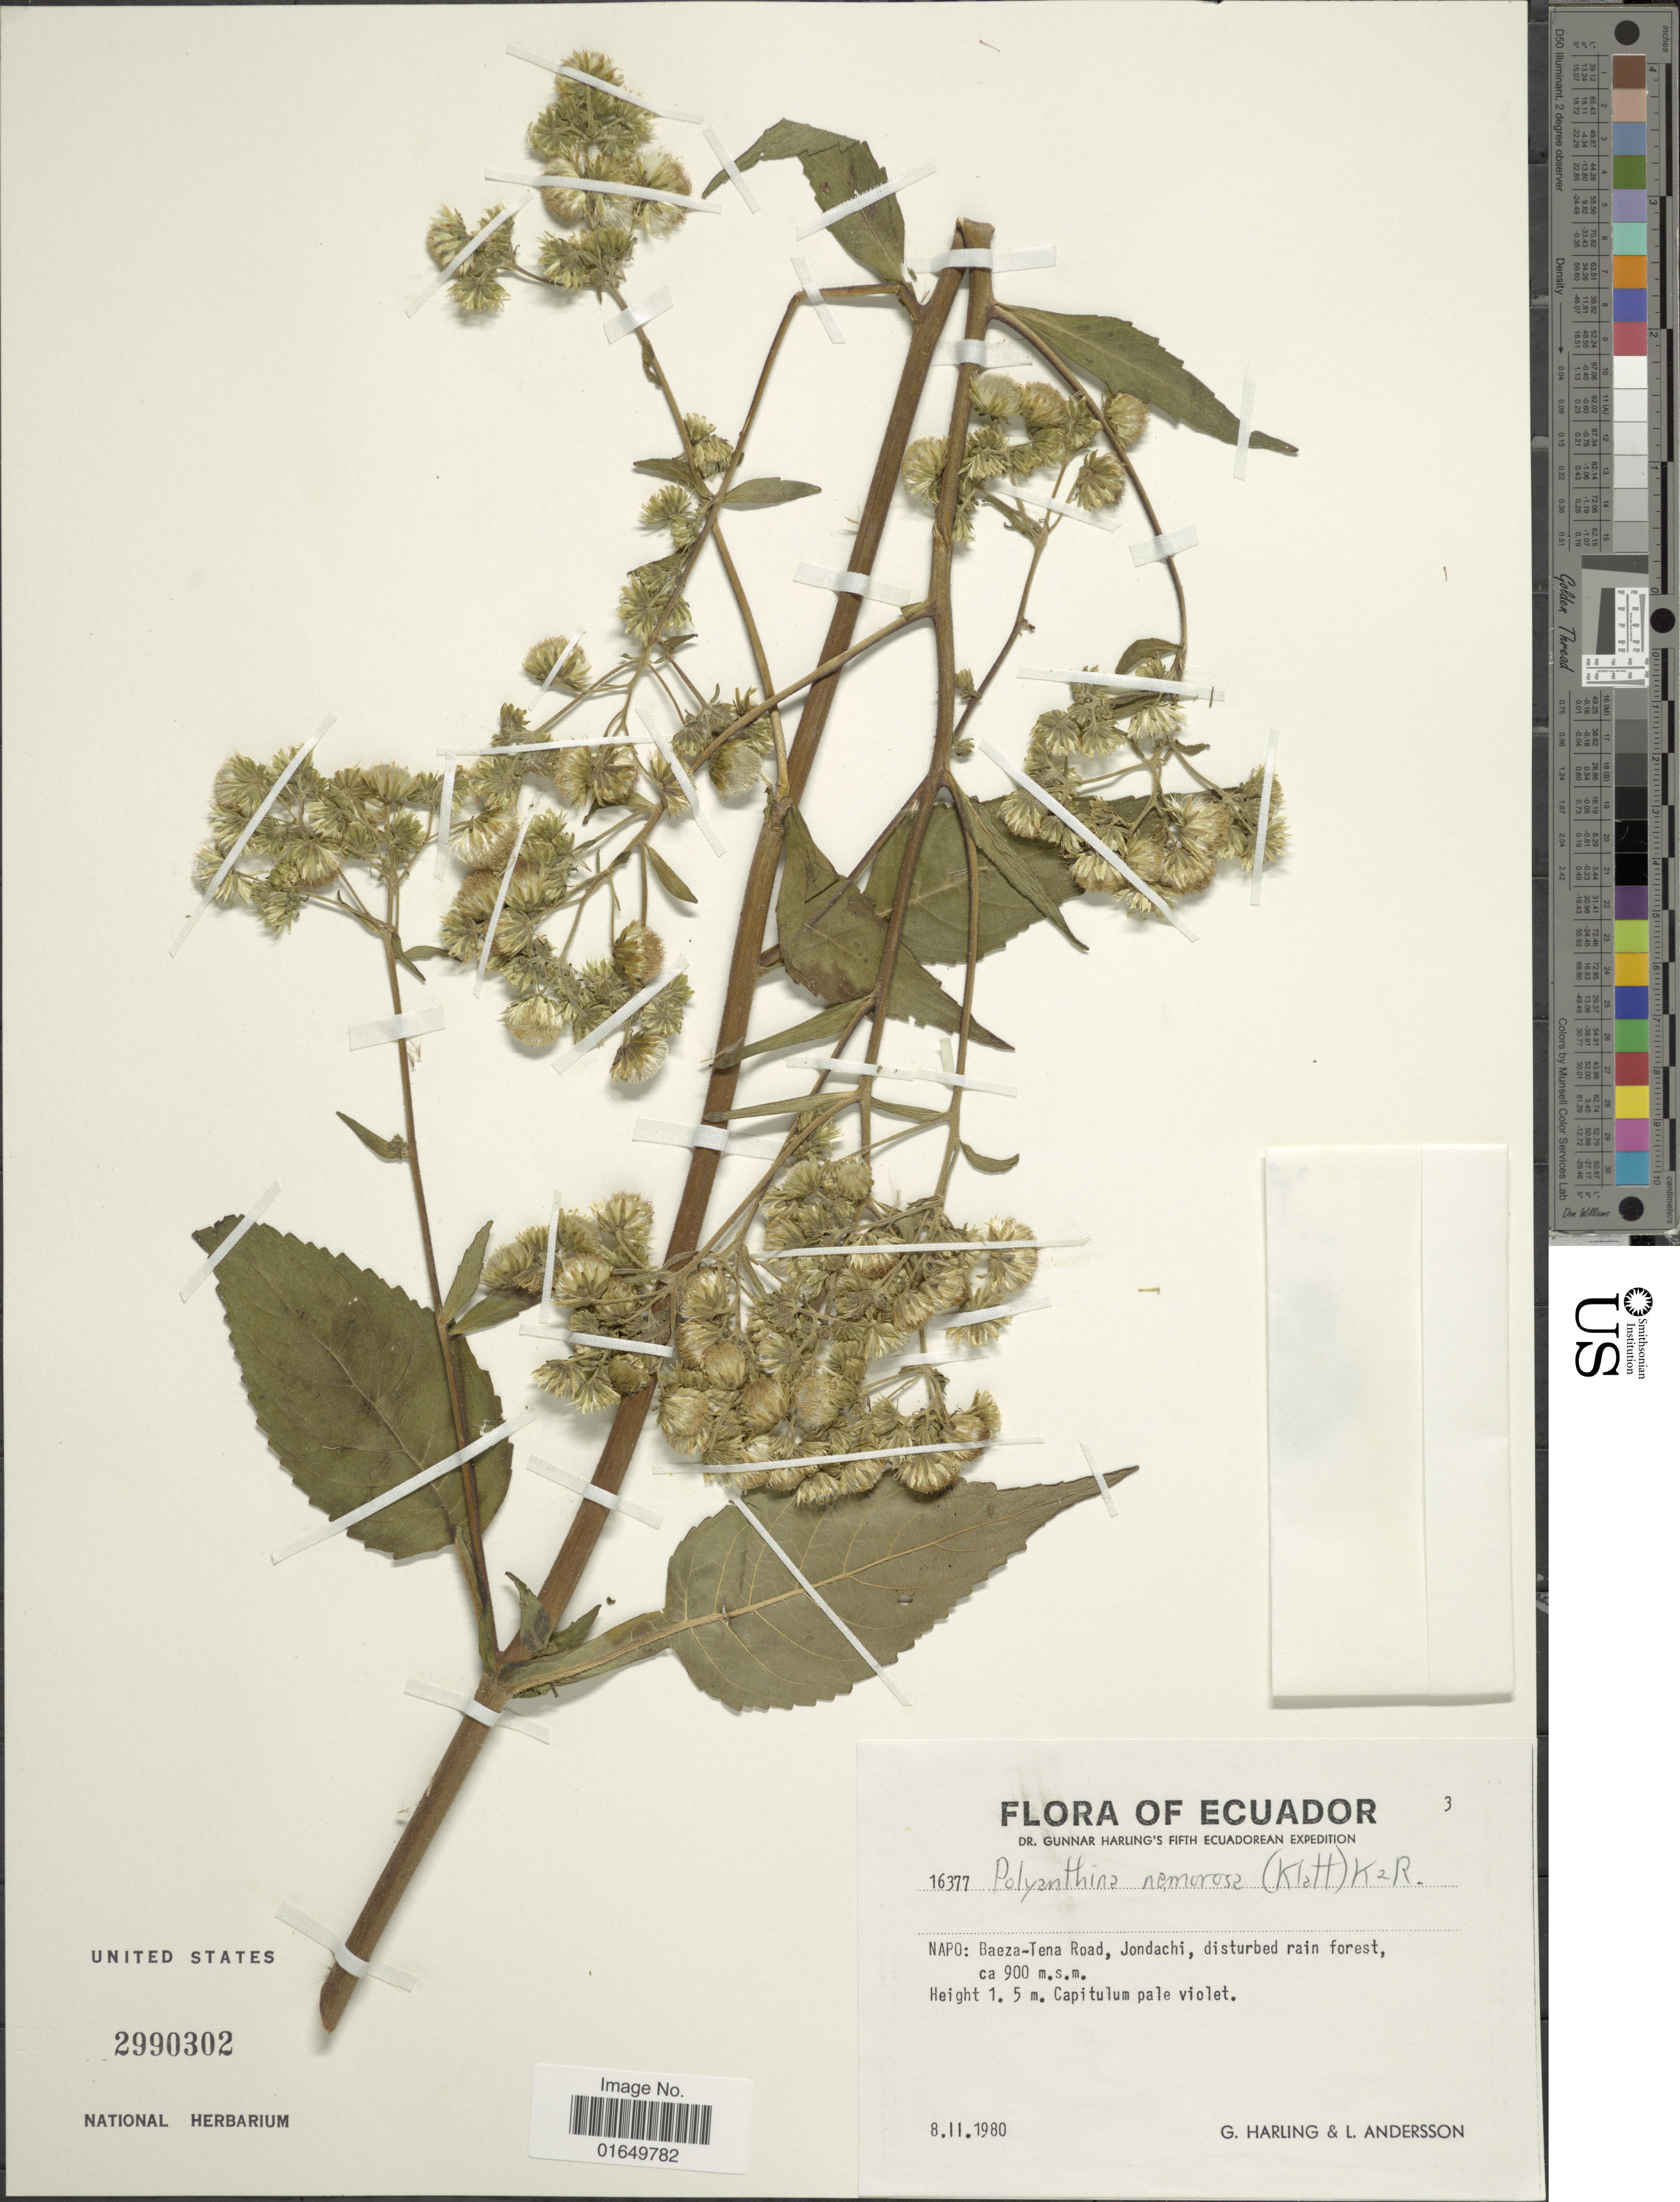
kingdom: Plantae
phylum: Tracheophyta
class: Magnoliopsida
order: Asterales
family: Asteraceae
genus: Polyanthina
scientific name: Polyanthina nemorosa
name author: (Klatt) R.M. King & H. Rob.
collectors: G. Harling & L. Andersson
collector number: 16377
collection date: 1980-02-08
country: Ecuador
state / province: Napo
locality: Baeza-Tena Road, Jondachi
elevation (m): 900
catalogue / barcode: US 2990302